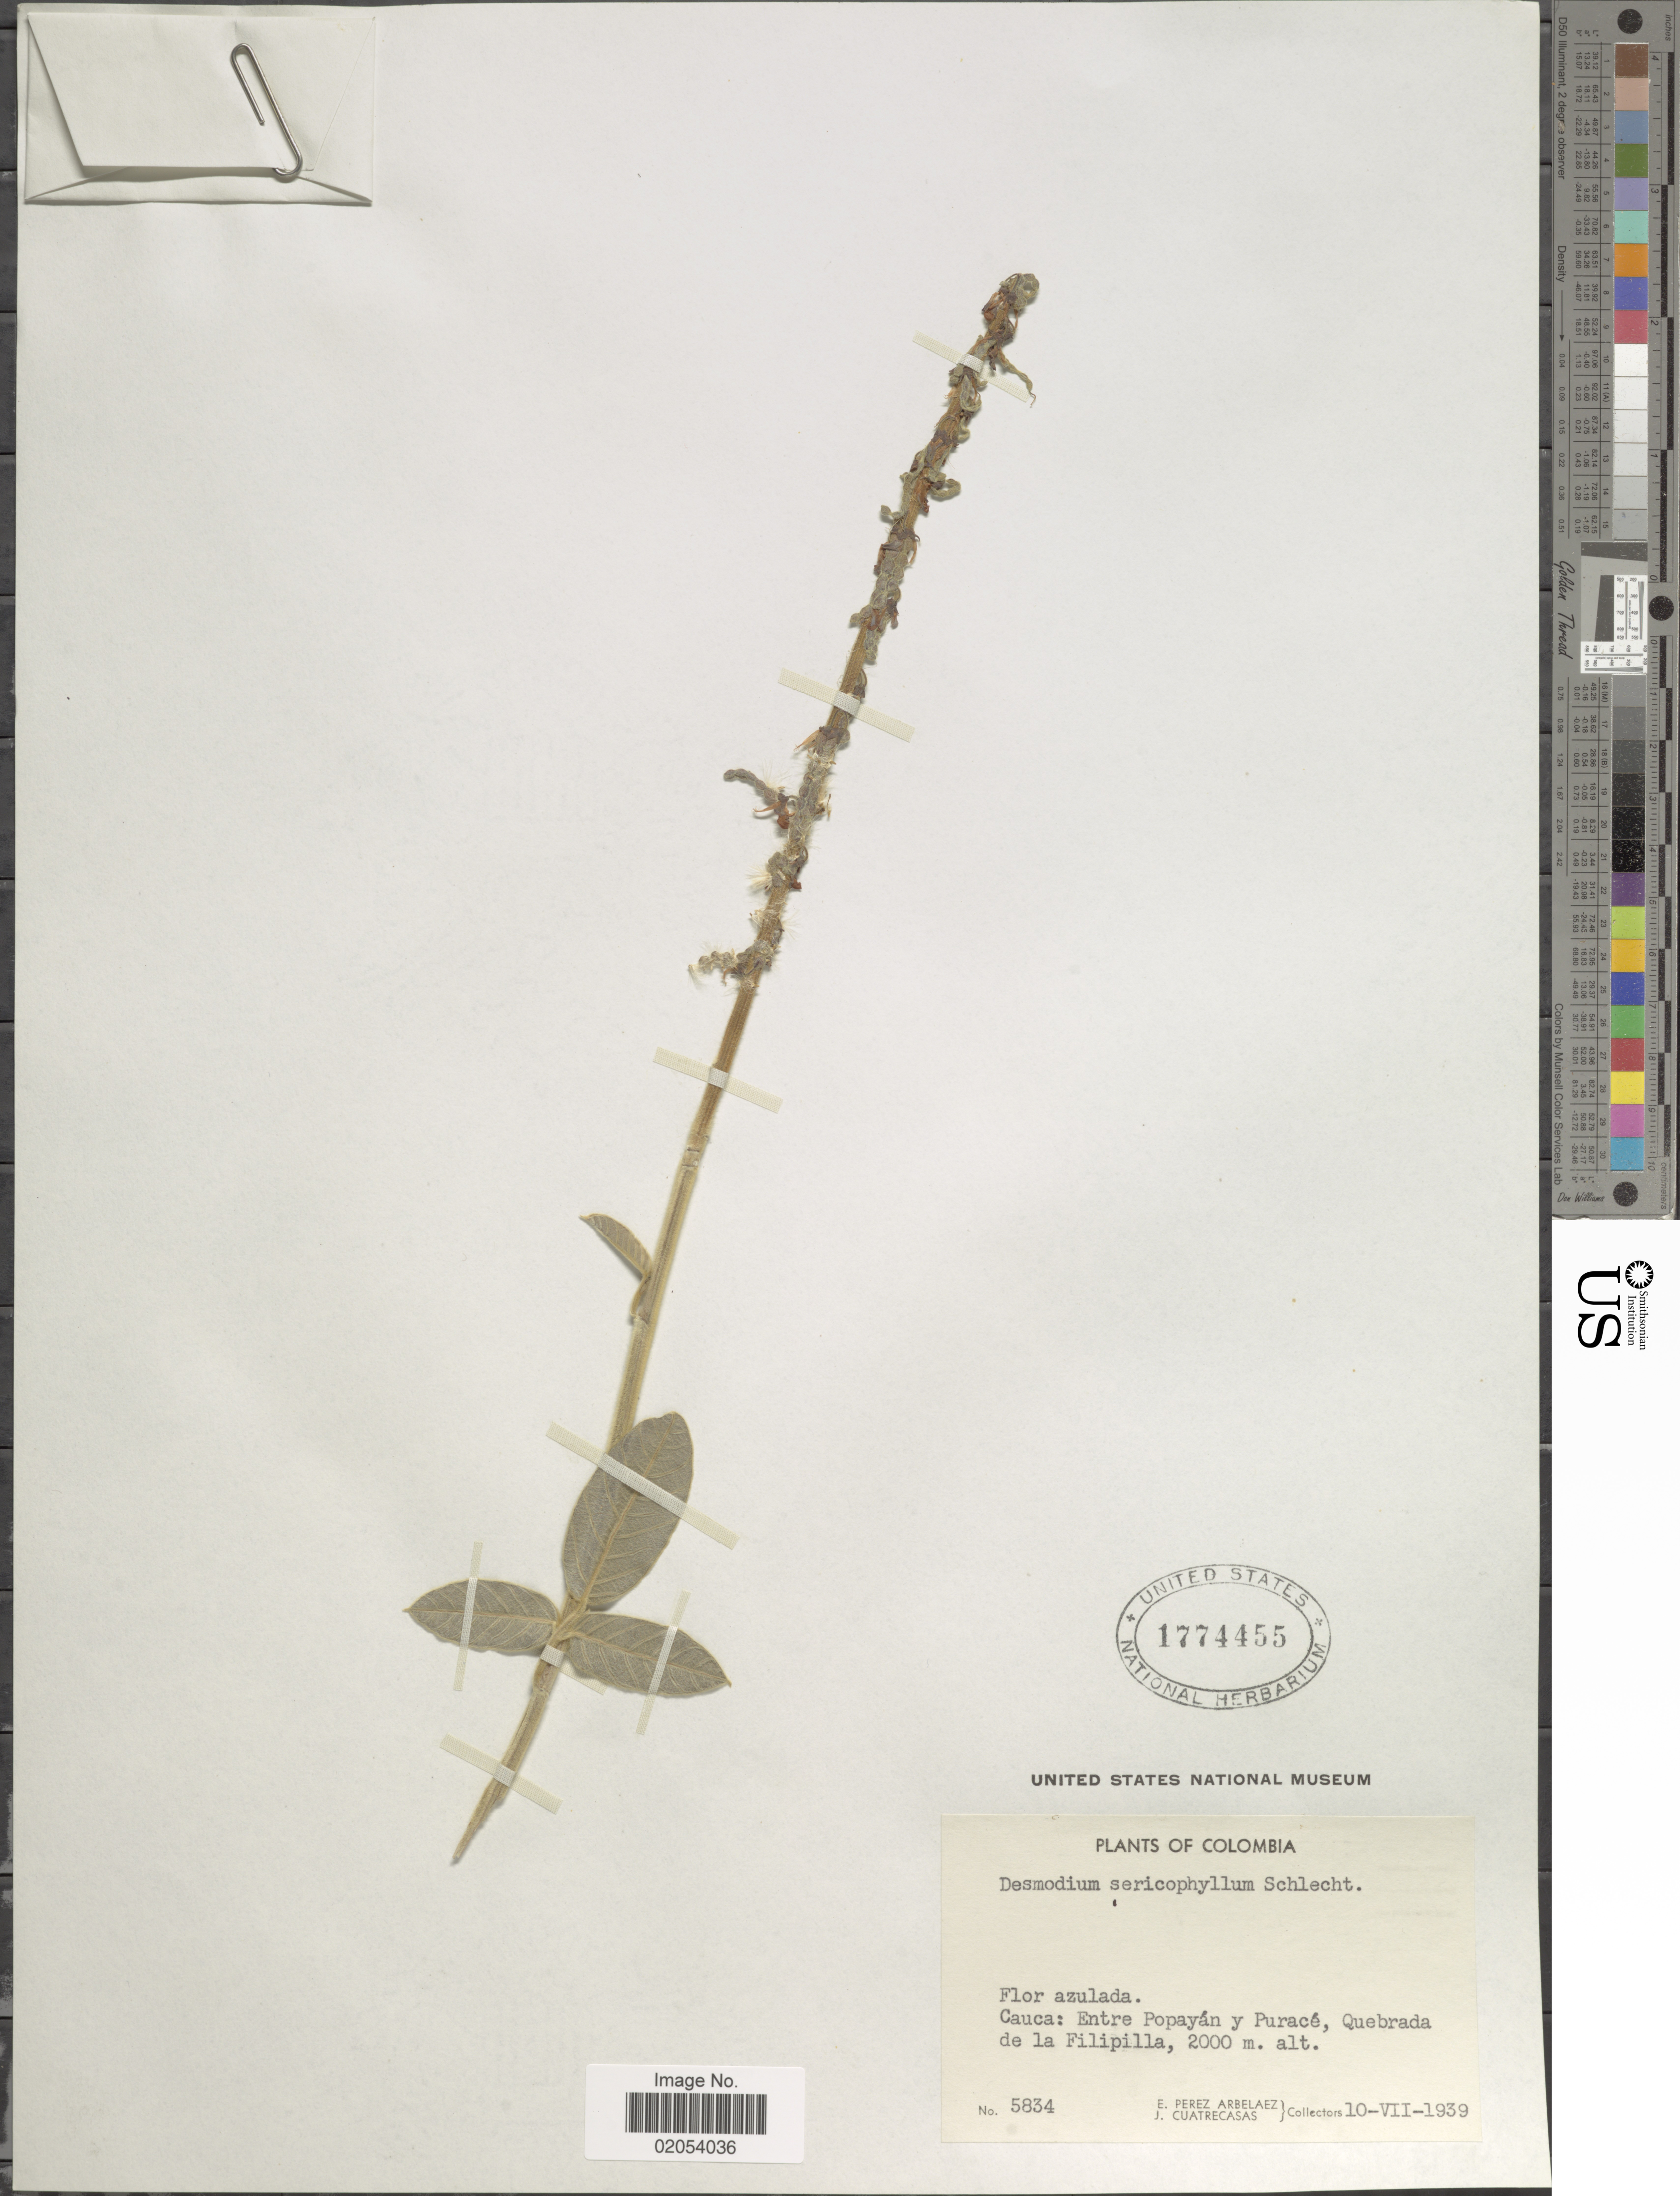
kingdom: Plantae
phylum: Tracheophyta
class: Magnoliopsida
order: Fabales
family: Fabaceae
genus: Desmodium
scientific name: Desmodium sericophyllum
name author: Schltdl.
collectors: E. Pérez Arbeláez & J. Cuatrecasas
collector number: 5834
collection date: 1939-07-10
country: Colombia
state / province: Cauca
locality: Entre Popayan y Purace, Quebrada de la Filipilla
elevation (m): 2000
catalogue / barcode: US 1774455